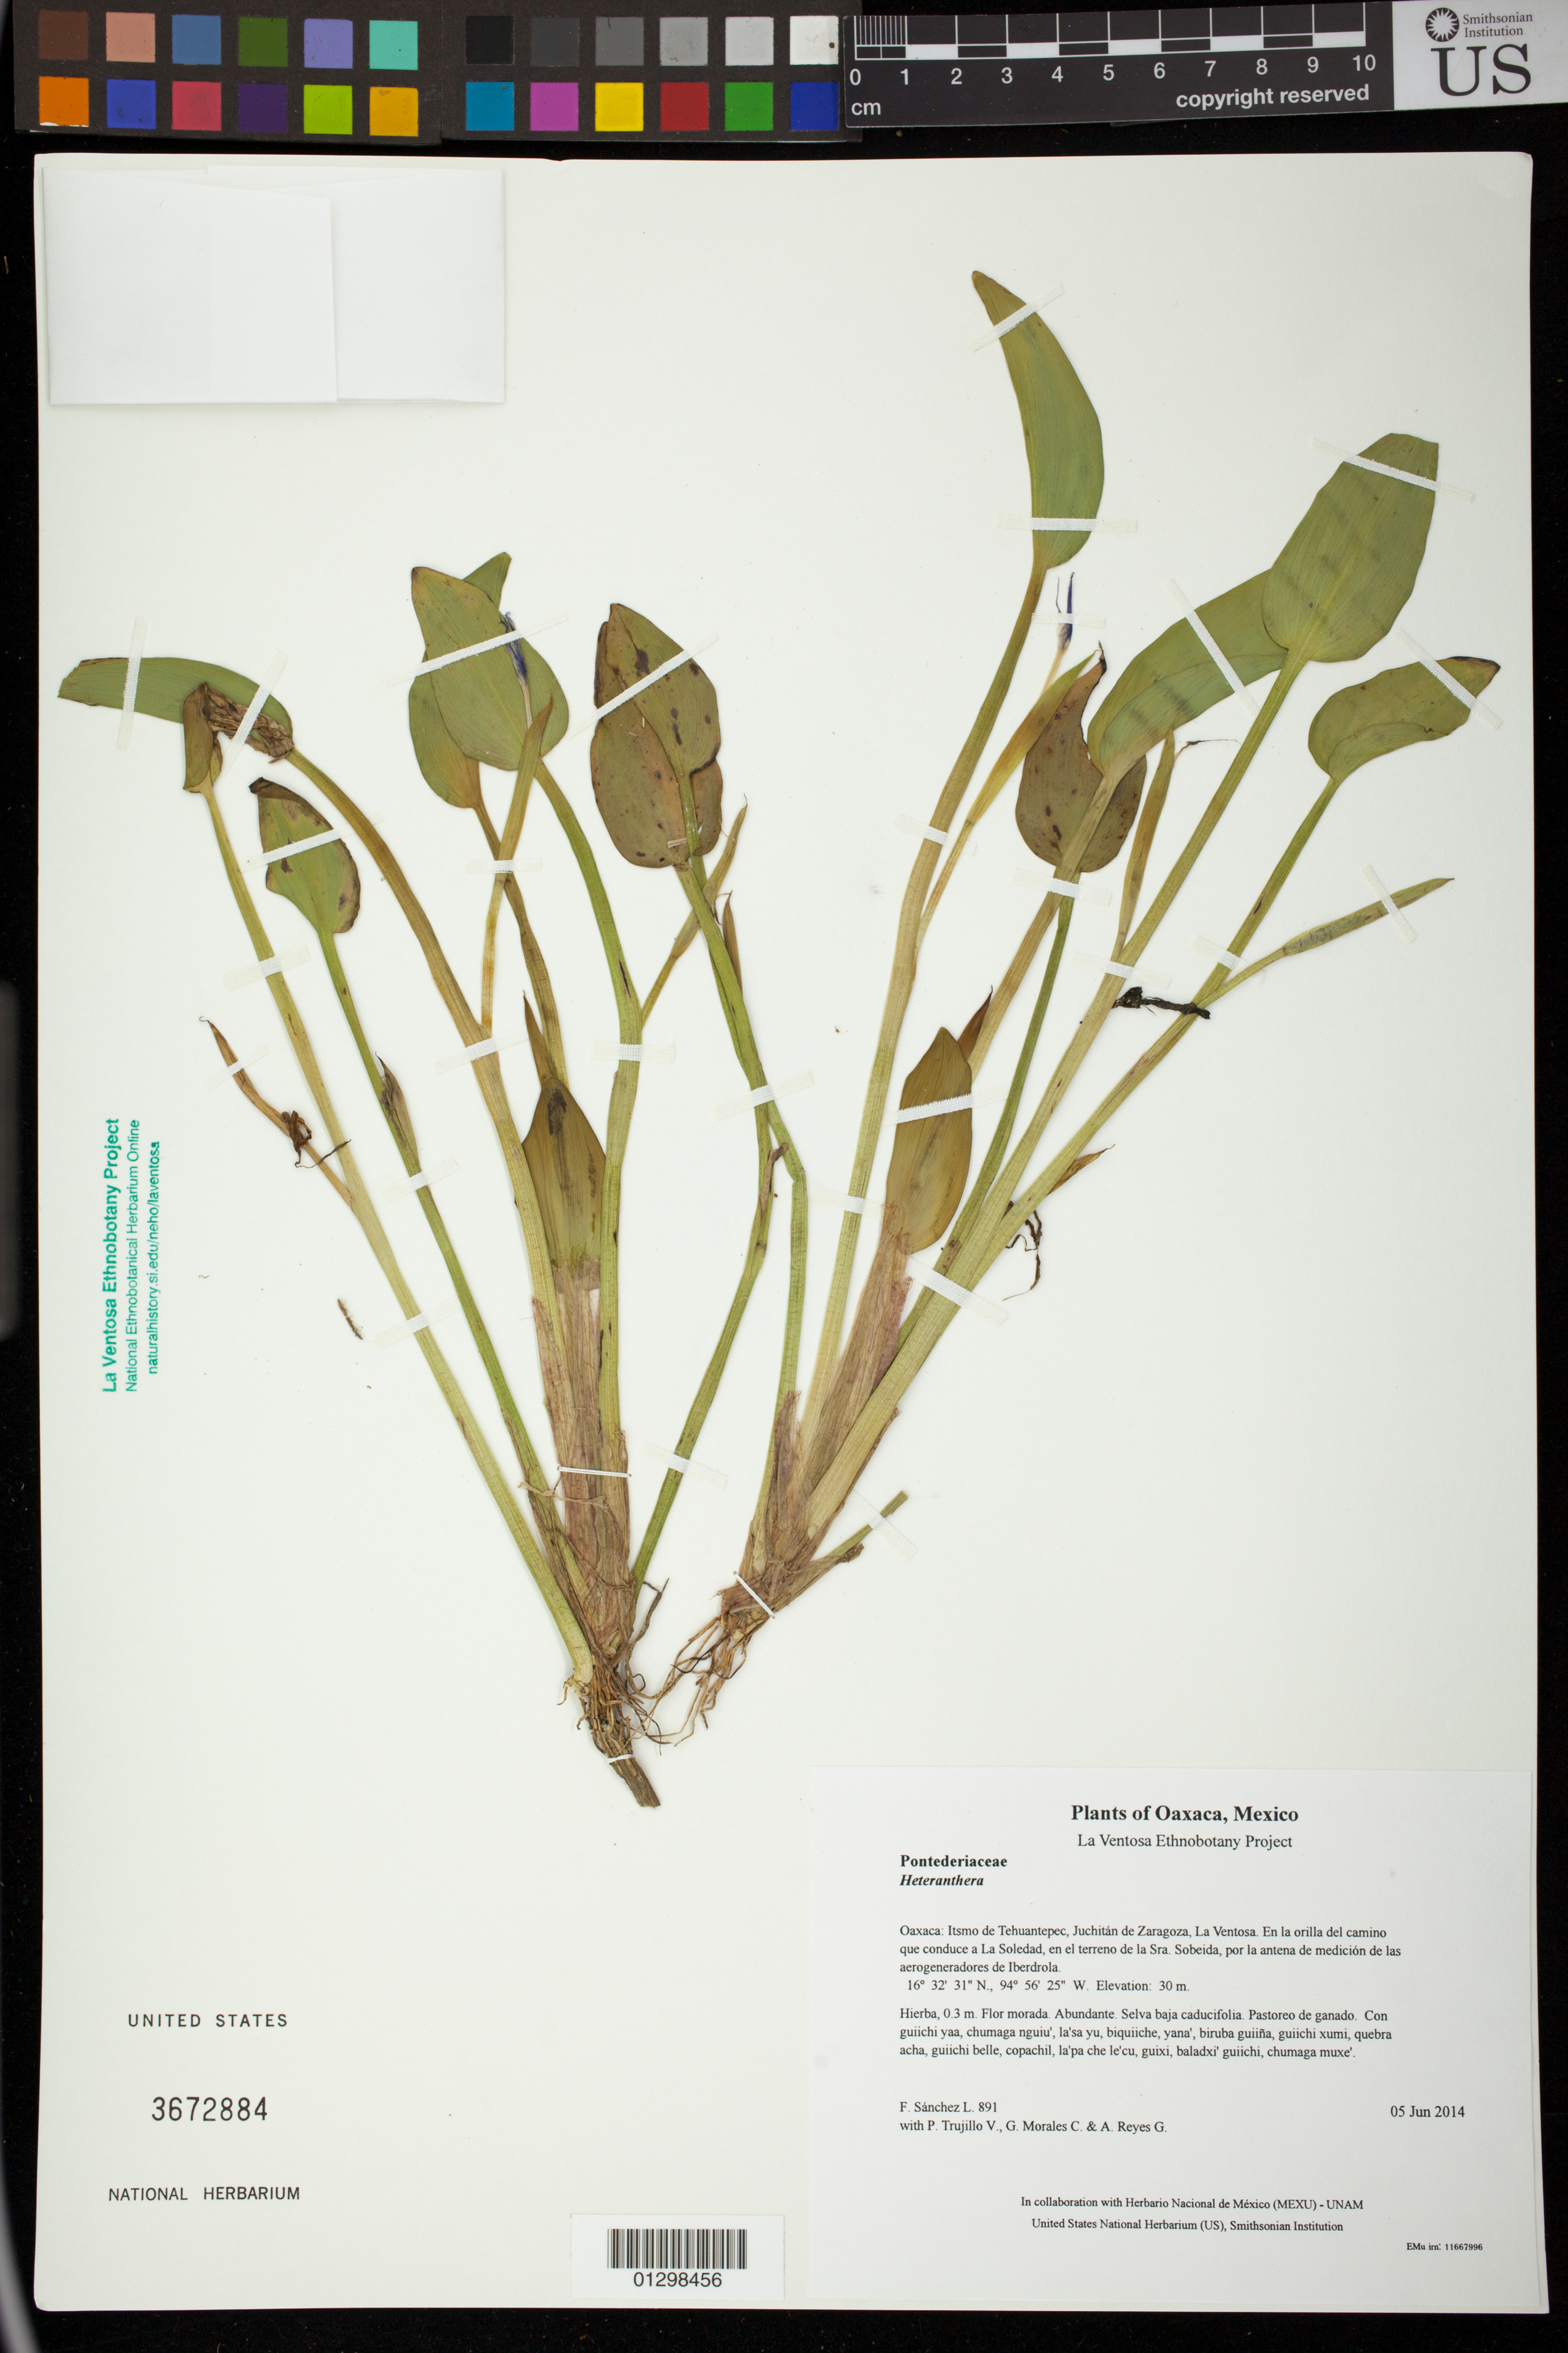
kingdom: Plantae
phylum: Tracheophyta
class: Liliopsida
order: Commelinales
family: Pontederiaceae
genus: Heteranthera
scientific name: Heteranthera limosa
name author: (Sw.) Willd.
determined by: Olvera, Martha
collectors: F. Sánchez L., P. Trujillo V., G. Morales C. & A. Reyes G.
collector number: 891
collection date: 2014-06-05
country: Mexico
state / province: Oaxaca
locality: Itsmo de Tehuantepec, Juchitán de Zaragoza, La Ventosa. En la orilla del camino que conduce a La Soledad, en el terreno de la Sra. Sobeida, por la antena de medición de las aerogeneradores de Iberdrola.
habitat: Selva baja caducifolia. Pastoreo de ganado.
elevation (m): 30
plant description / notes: MEXU, SERO, US; Guixi nisa. 0.3 m. Guie' nagu. Stale.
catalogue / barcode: US 3672884